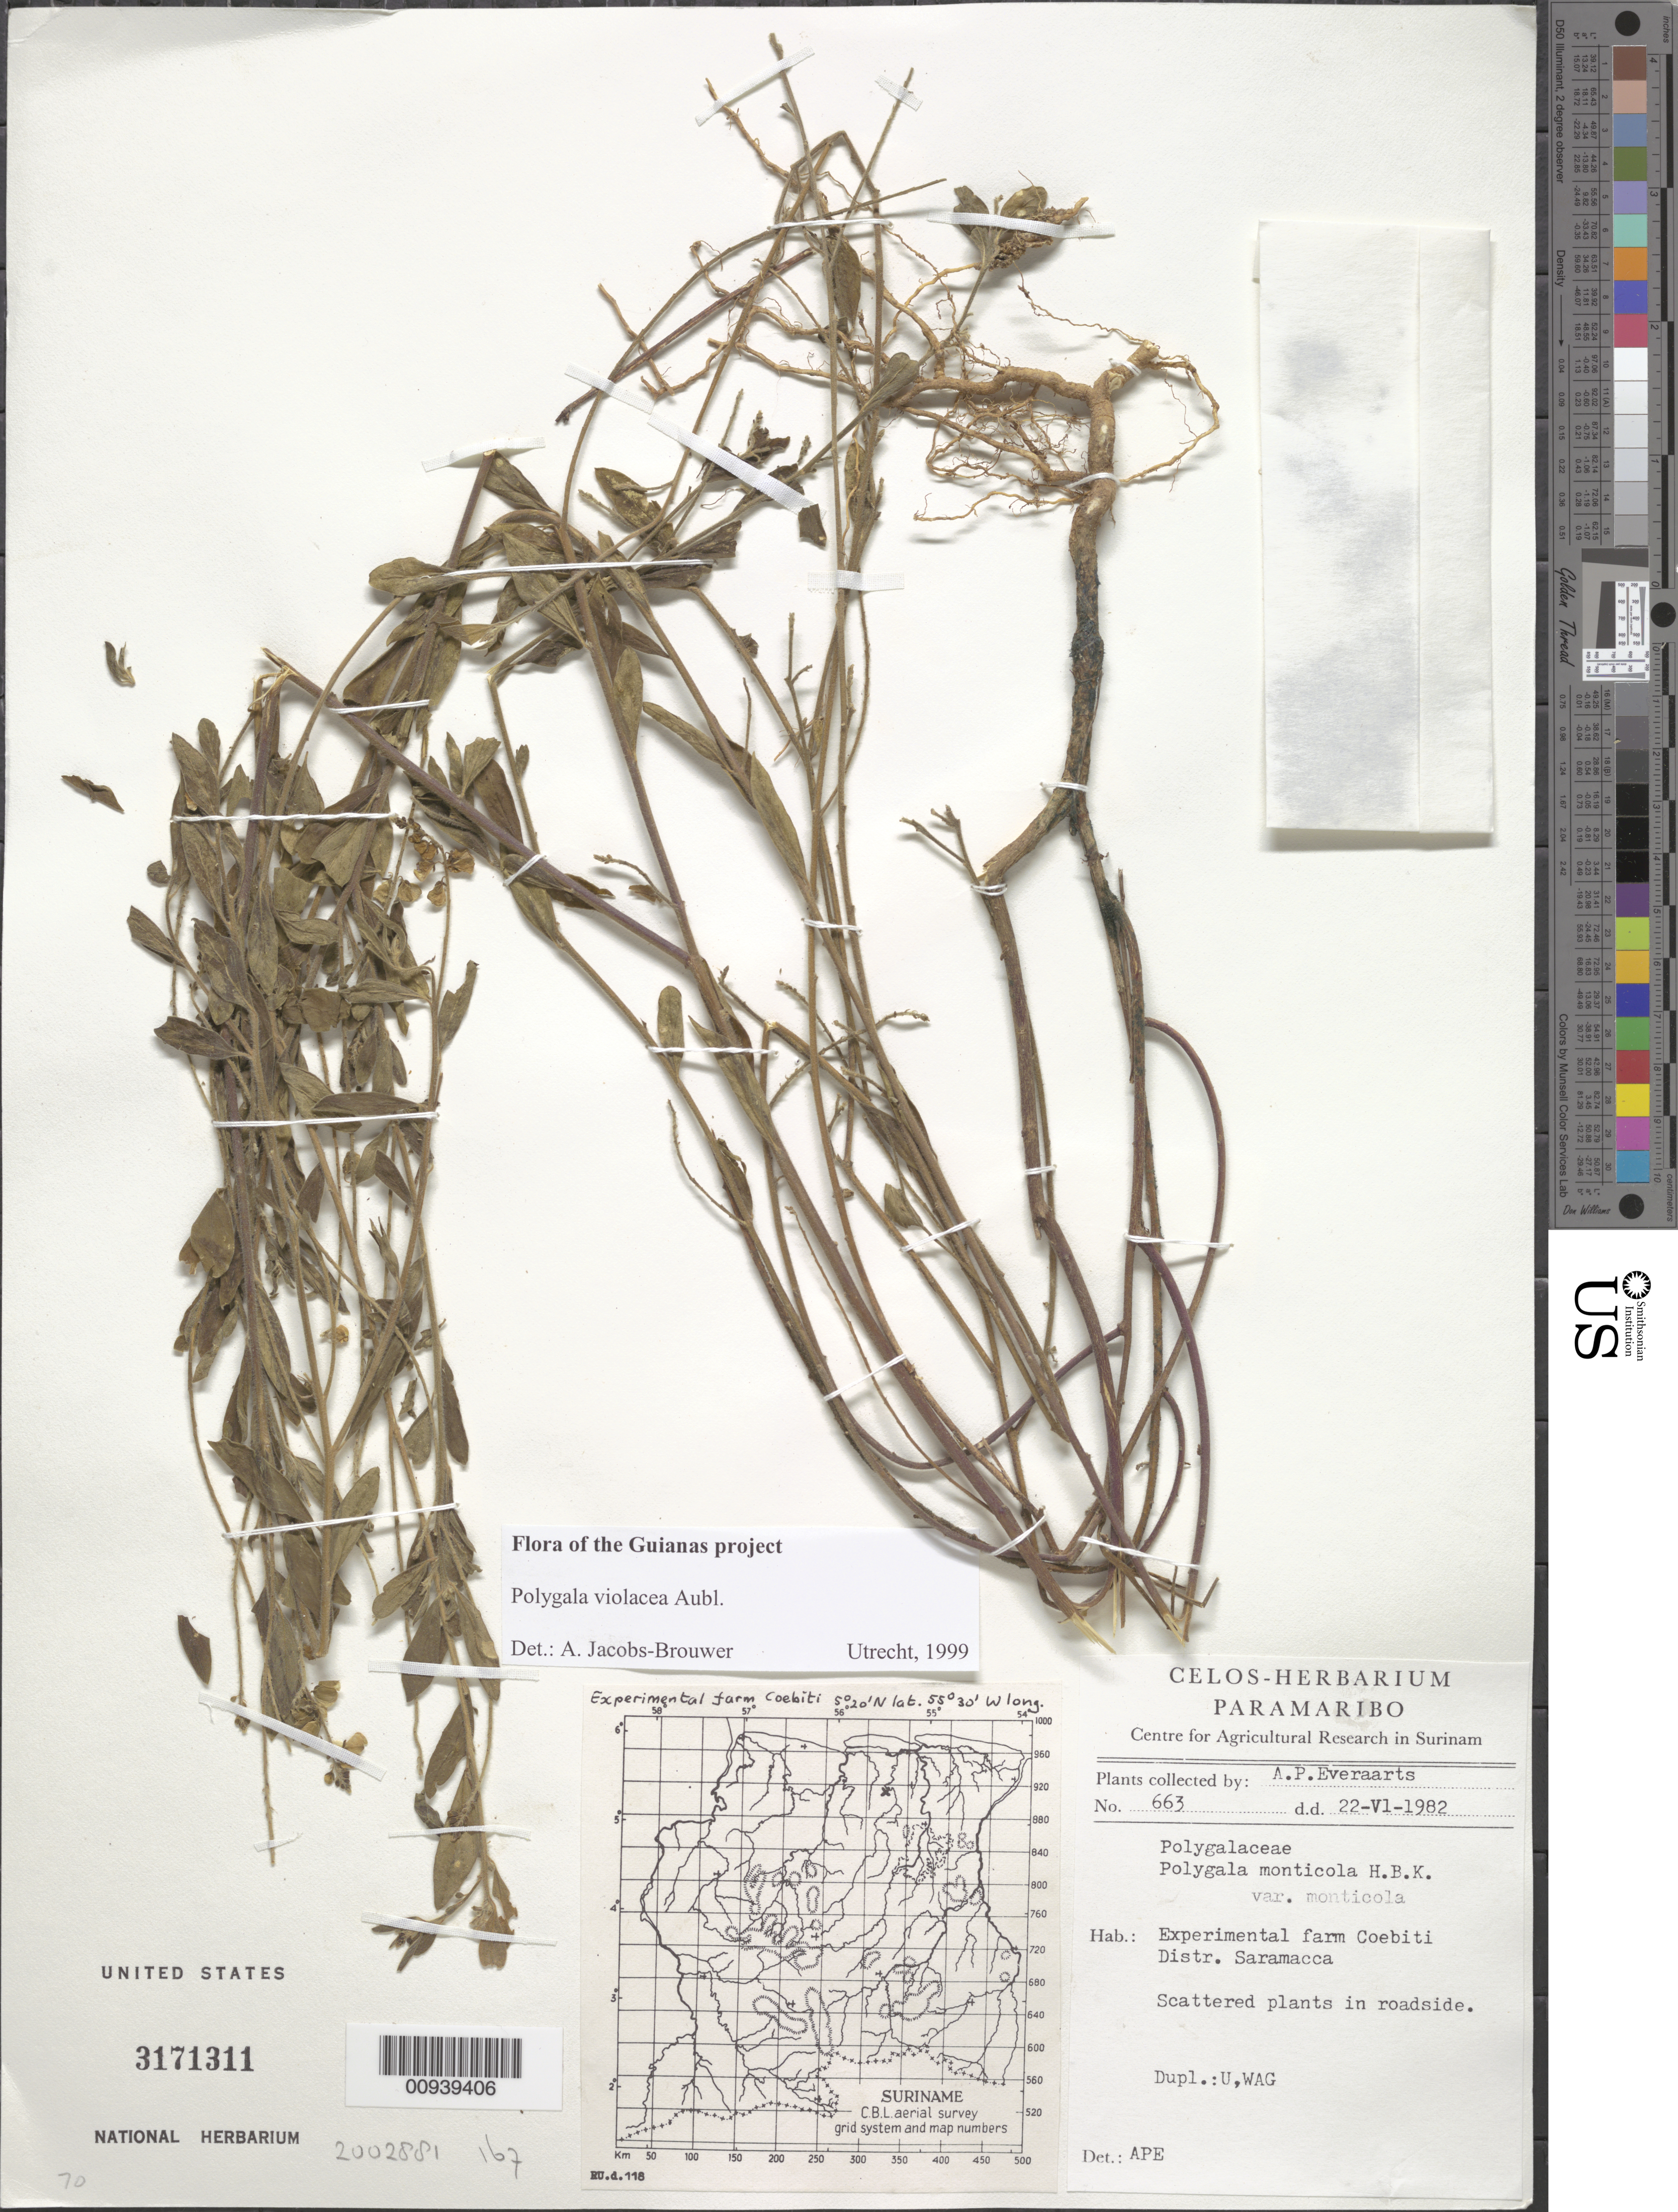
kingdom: Plantae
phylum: Tracheophyta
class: Magnoliopsida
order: Fabales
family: Polygalaceae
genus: Asemeia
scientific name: Asemeia violacea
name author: (Aubl.) J.F.B. Pastore & J.R. Abbott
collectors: A. Everaarts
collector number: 663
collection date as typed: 22-Jun-82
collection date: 1982-06-22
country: Suriname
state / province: Saramacca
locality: Coebiti Experimental Farm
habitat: Scattered plants in roadside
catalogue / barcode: US 3171311